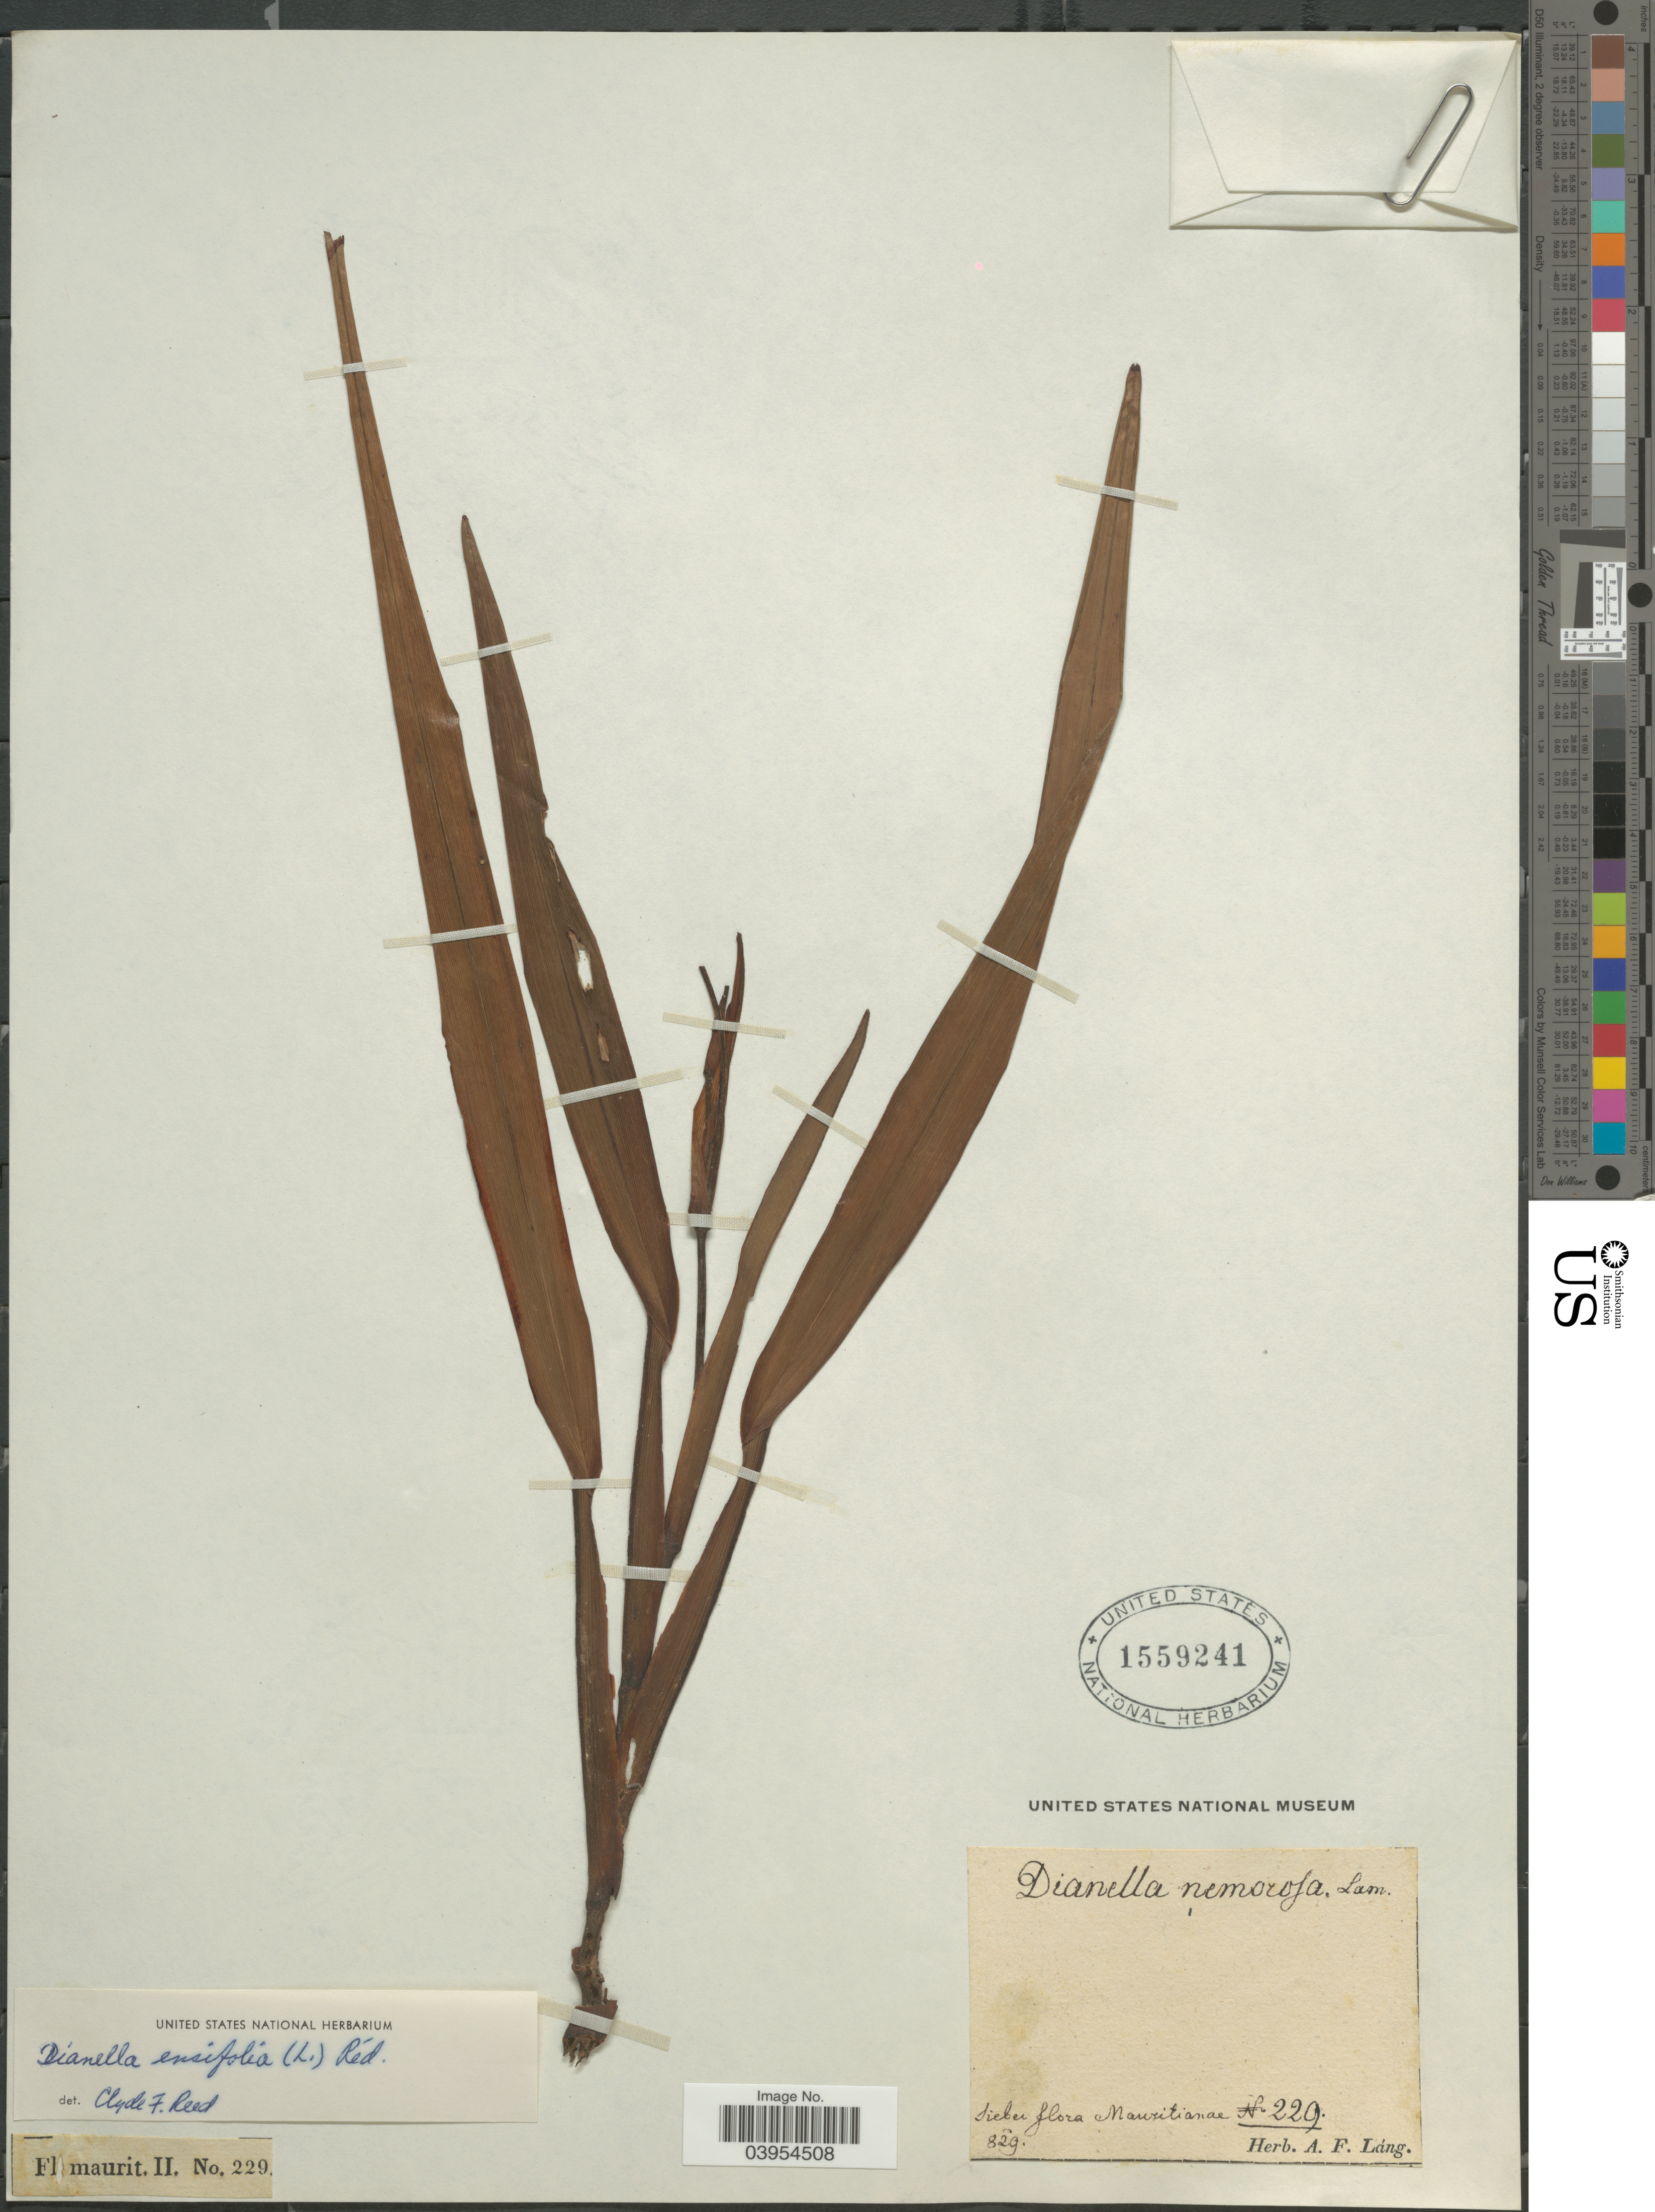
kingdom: Plantae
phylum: Tracheophyta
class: Liliopsida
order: Asparagales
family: Asphodelaceae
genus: Dianella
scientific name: Dianella ensifolia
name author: (L.) DC.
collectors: -- Sieber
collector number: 829/229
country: Mauritania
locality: Mauritianae.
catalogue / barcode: US 1559241